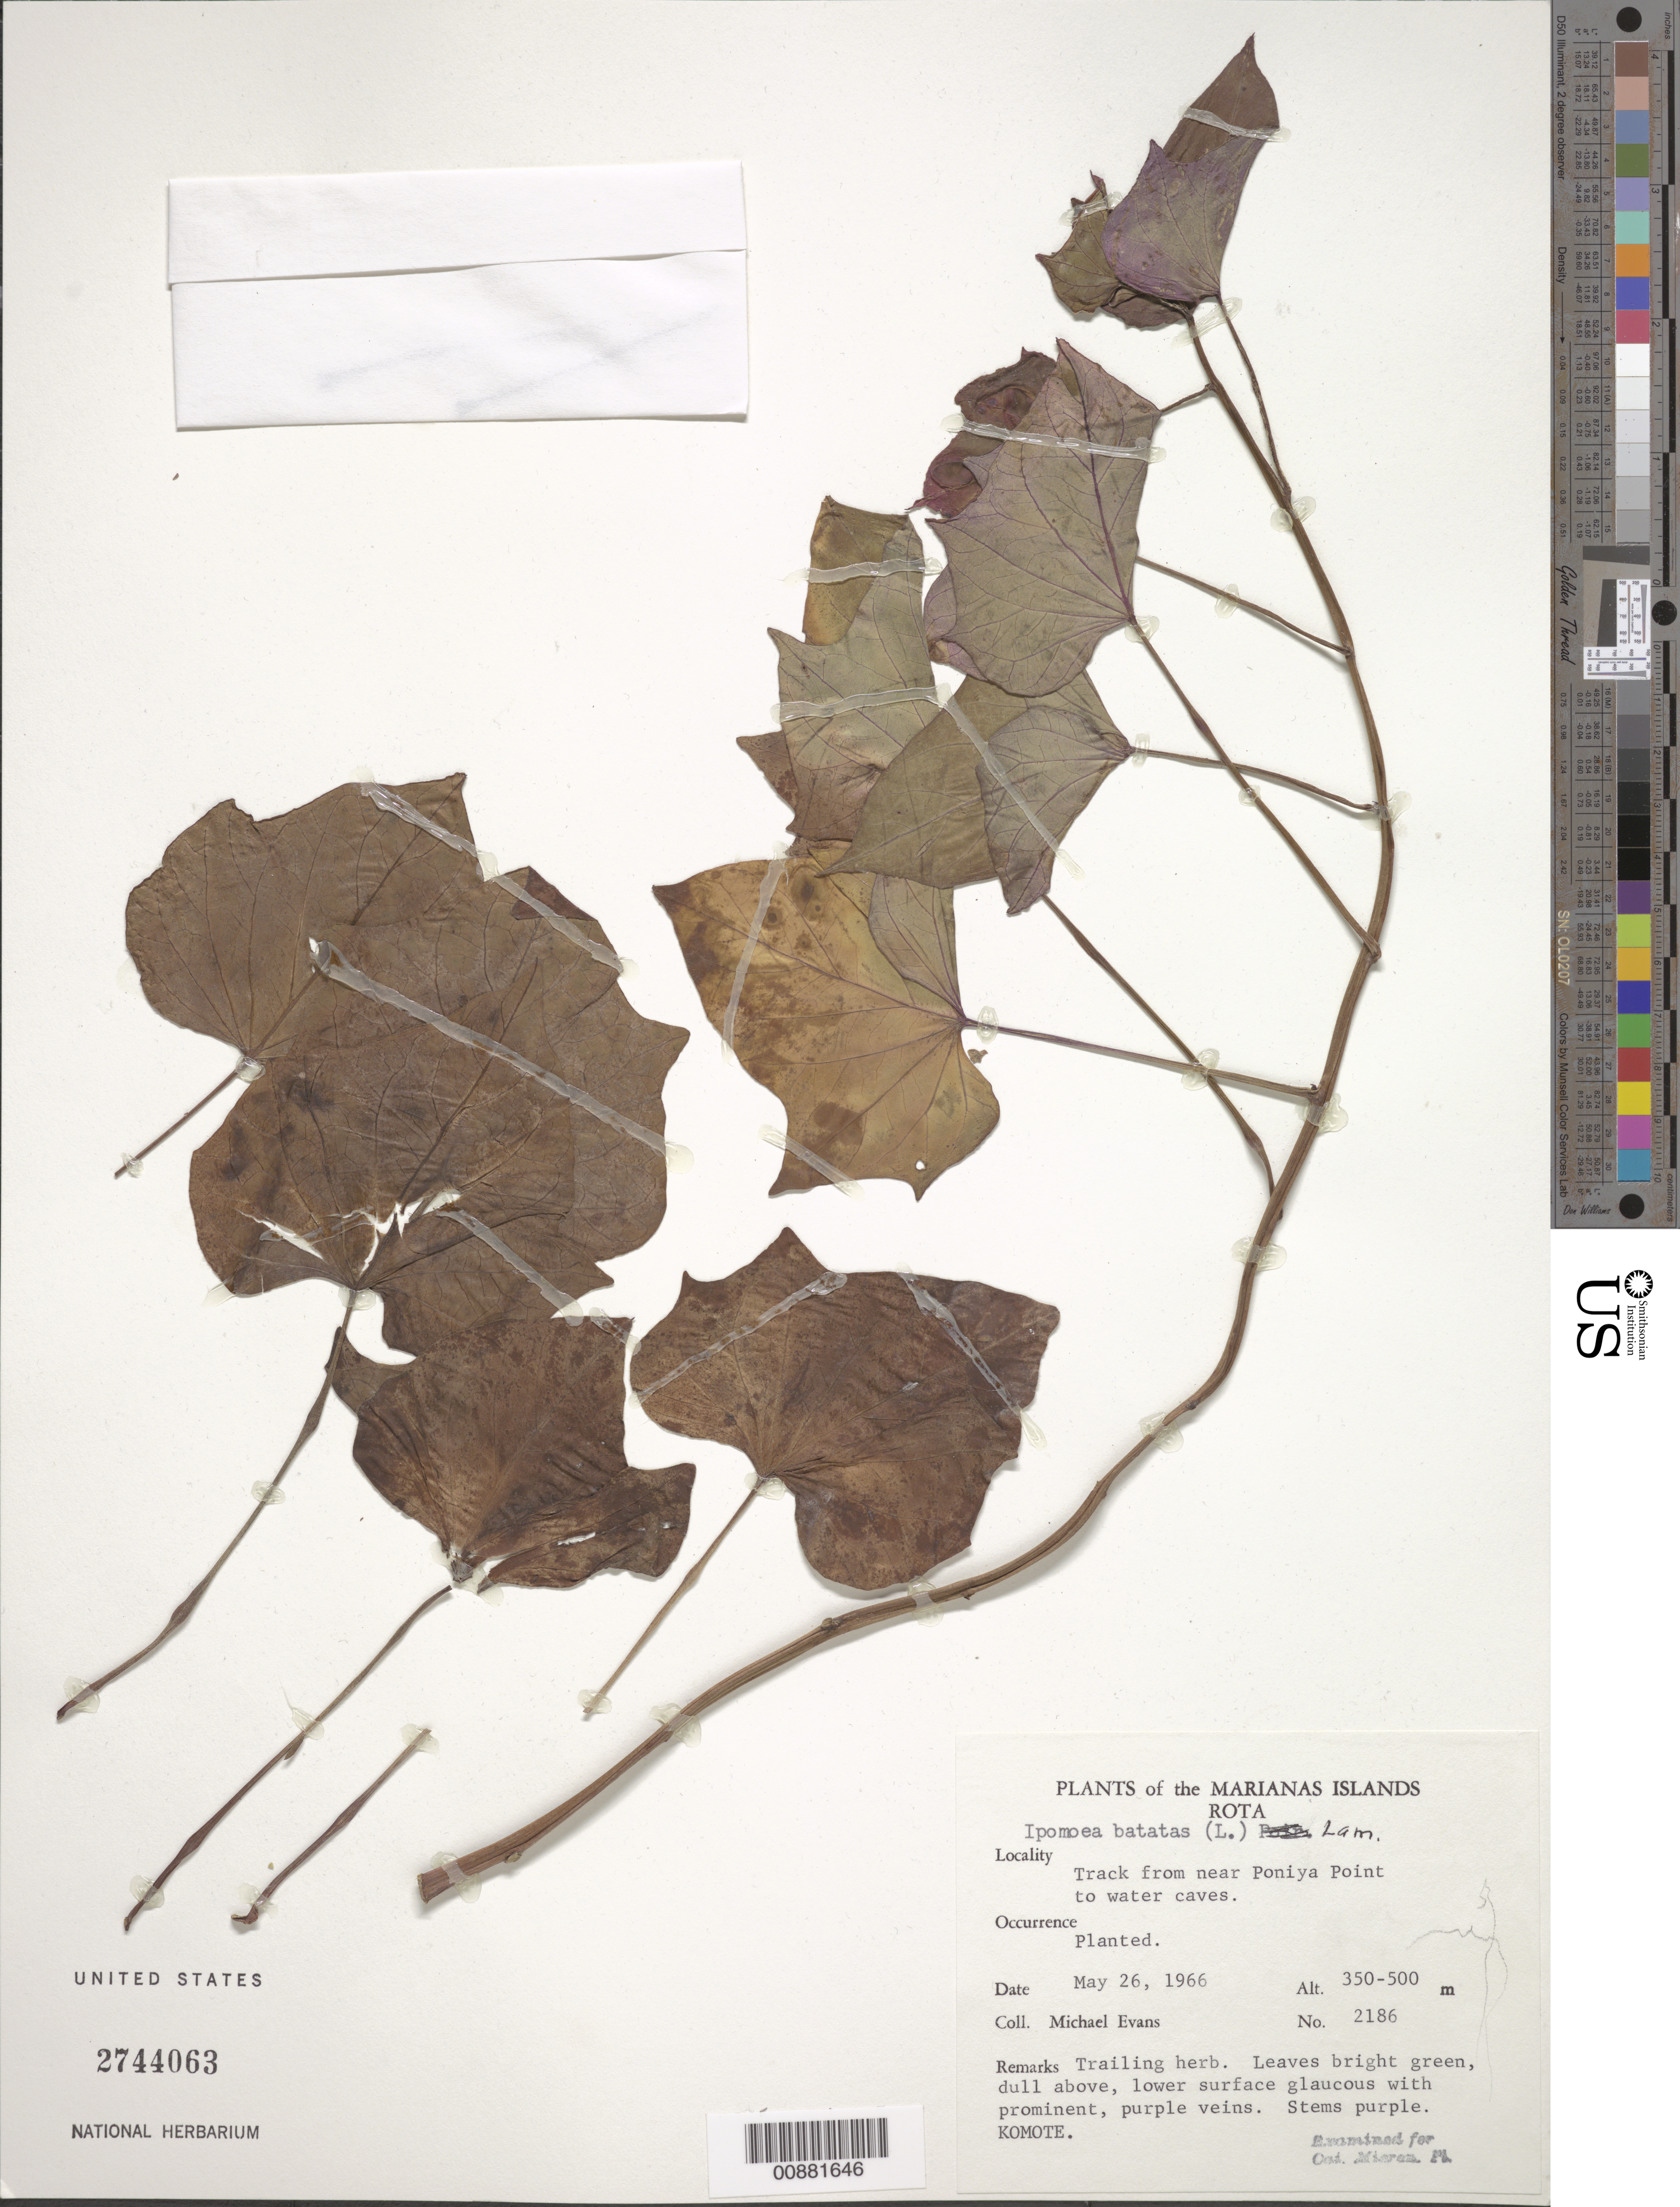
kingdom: Plantae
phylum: Tracheophyta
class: Magnoliopsida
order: Solanales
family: Convolvulaceae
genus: Ipomoea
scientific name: Ipomoea batatas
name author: (L.) Lam.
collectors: M. Evans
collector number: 2186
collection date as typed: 26 May 1966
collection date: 1966-05-26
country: Northern Mariana Islands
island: Rota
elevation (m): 350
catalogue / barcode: US 2744063